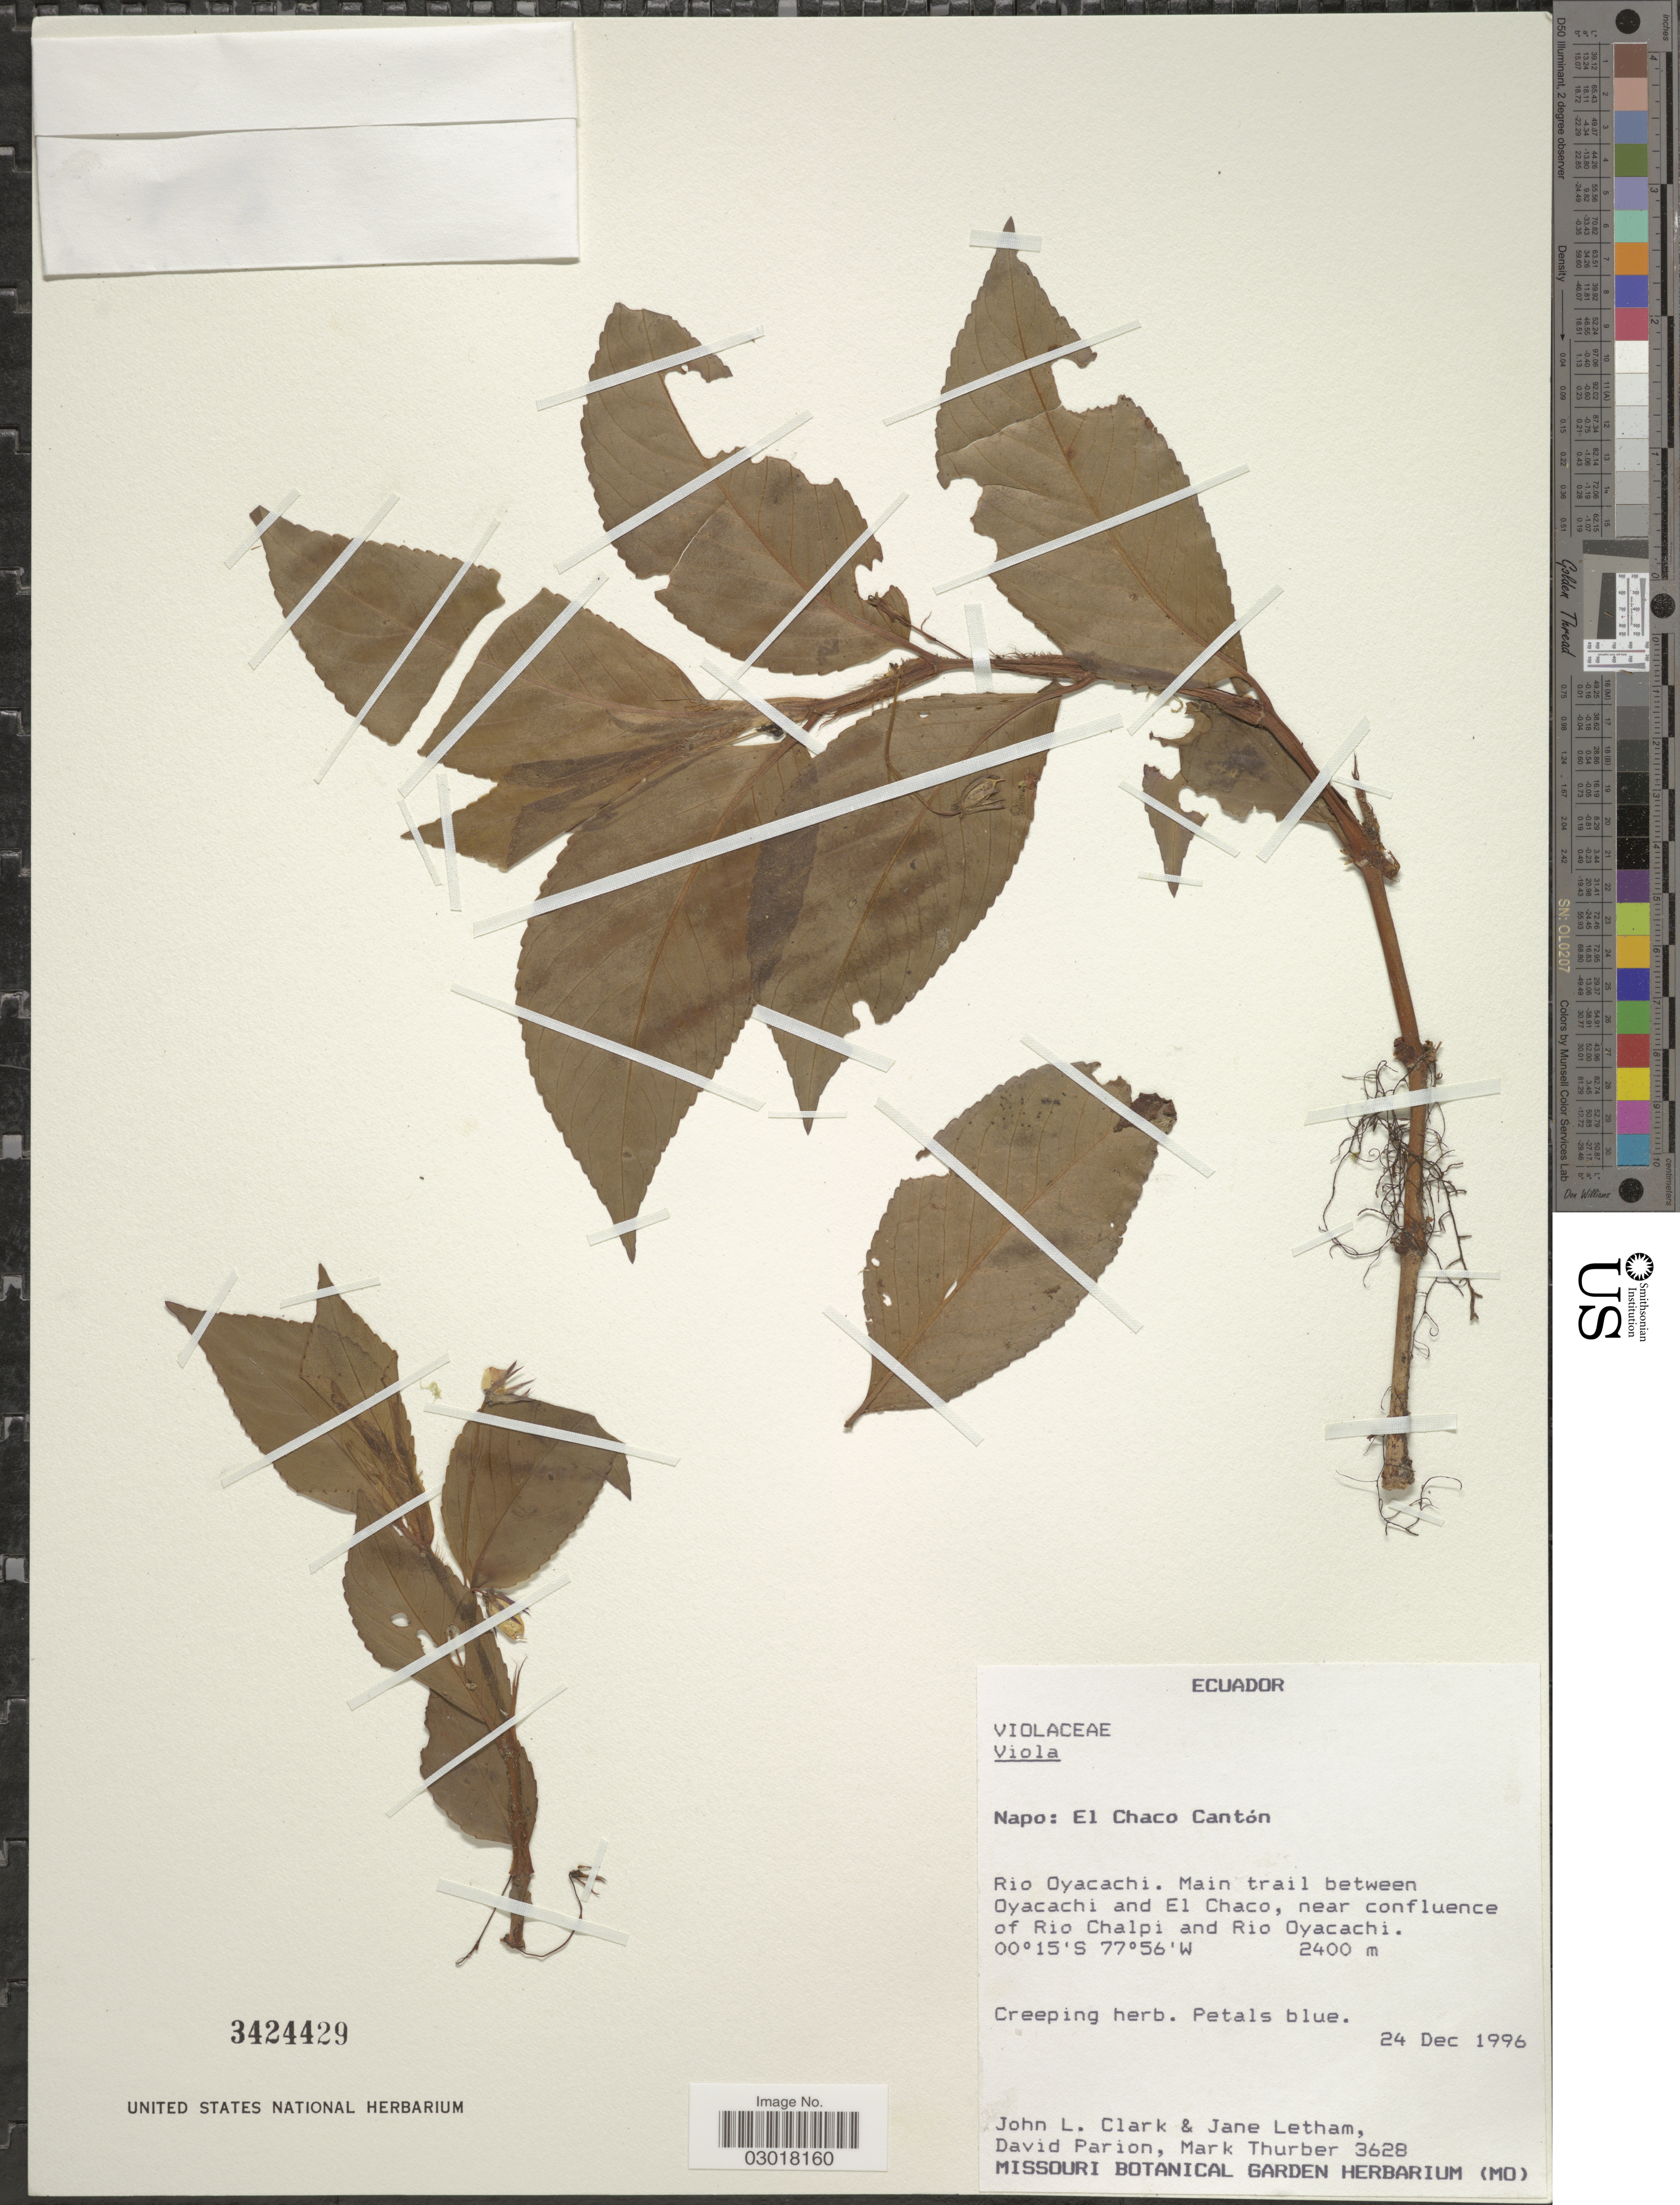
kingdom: Plantae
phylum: Tracheophyta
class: Magnoliopsida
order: Malpighiales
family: Violaceae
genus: Viola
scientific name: Viola sp.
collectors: J. L. Clark, J. Letham, D. Parion & M. Thurber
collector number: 3628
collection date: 1996-12-24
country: Ecuador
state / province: Napo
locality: El Chaco Cantón. Rio Oyacachi. Main trail between Oyacachi and El Chaco, near confluence of Rio Chalpi and Rio Oyacachi.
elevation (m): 2400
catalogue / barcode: US 3424429